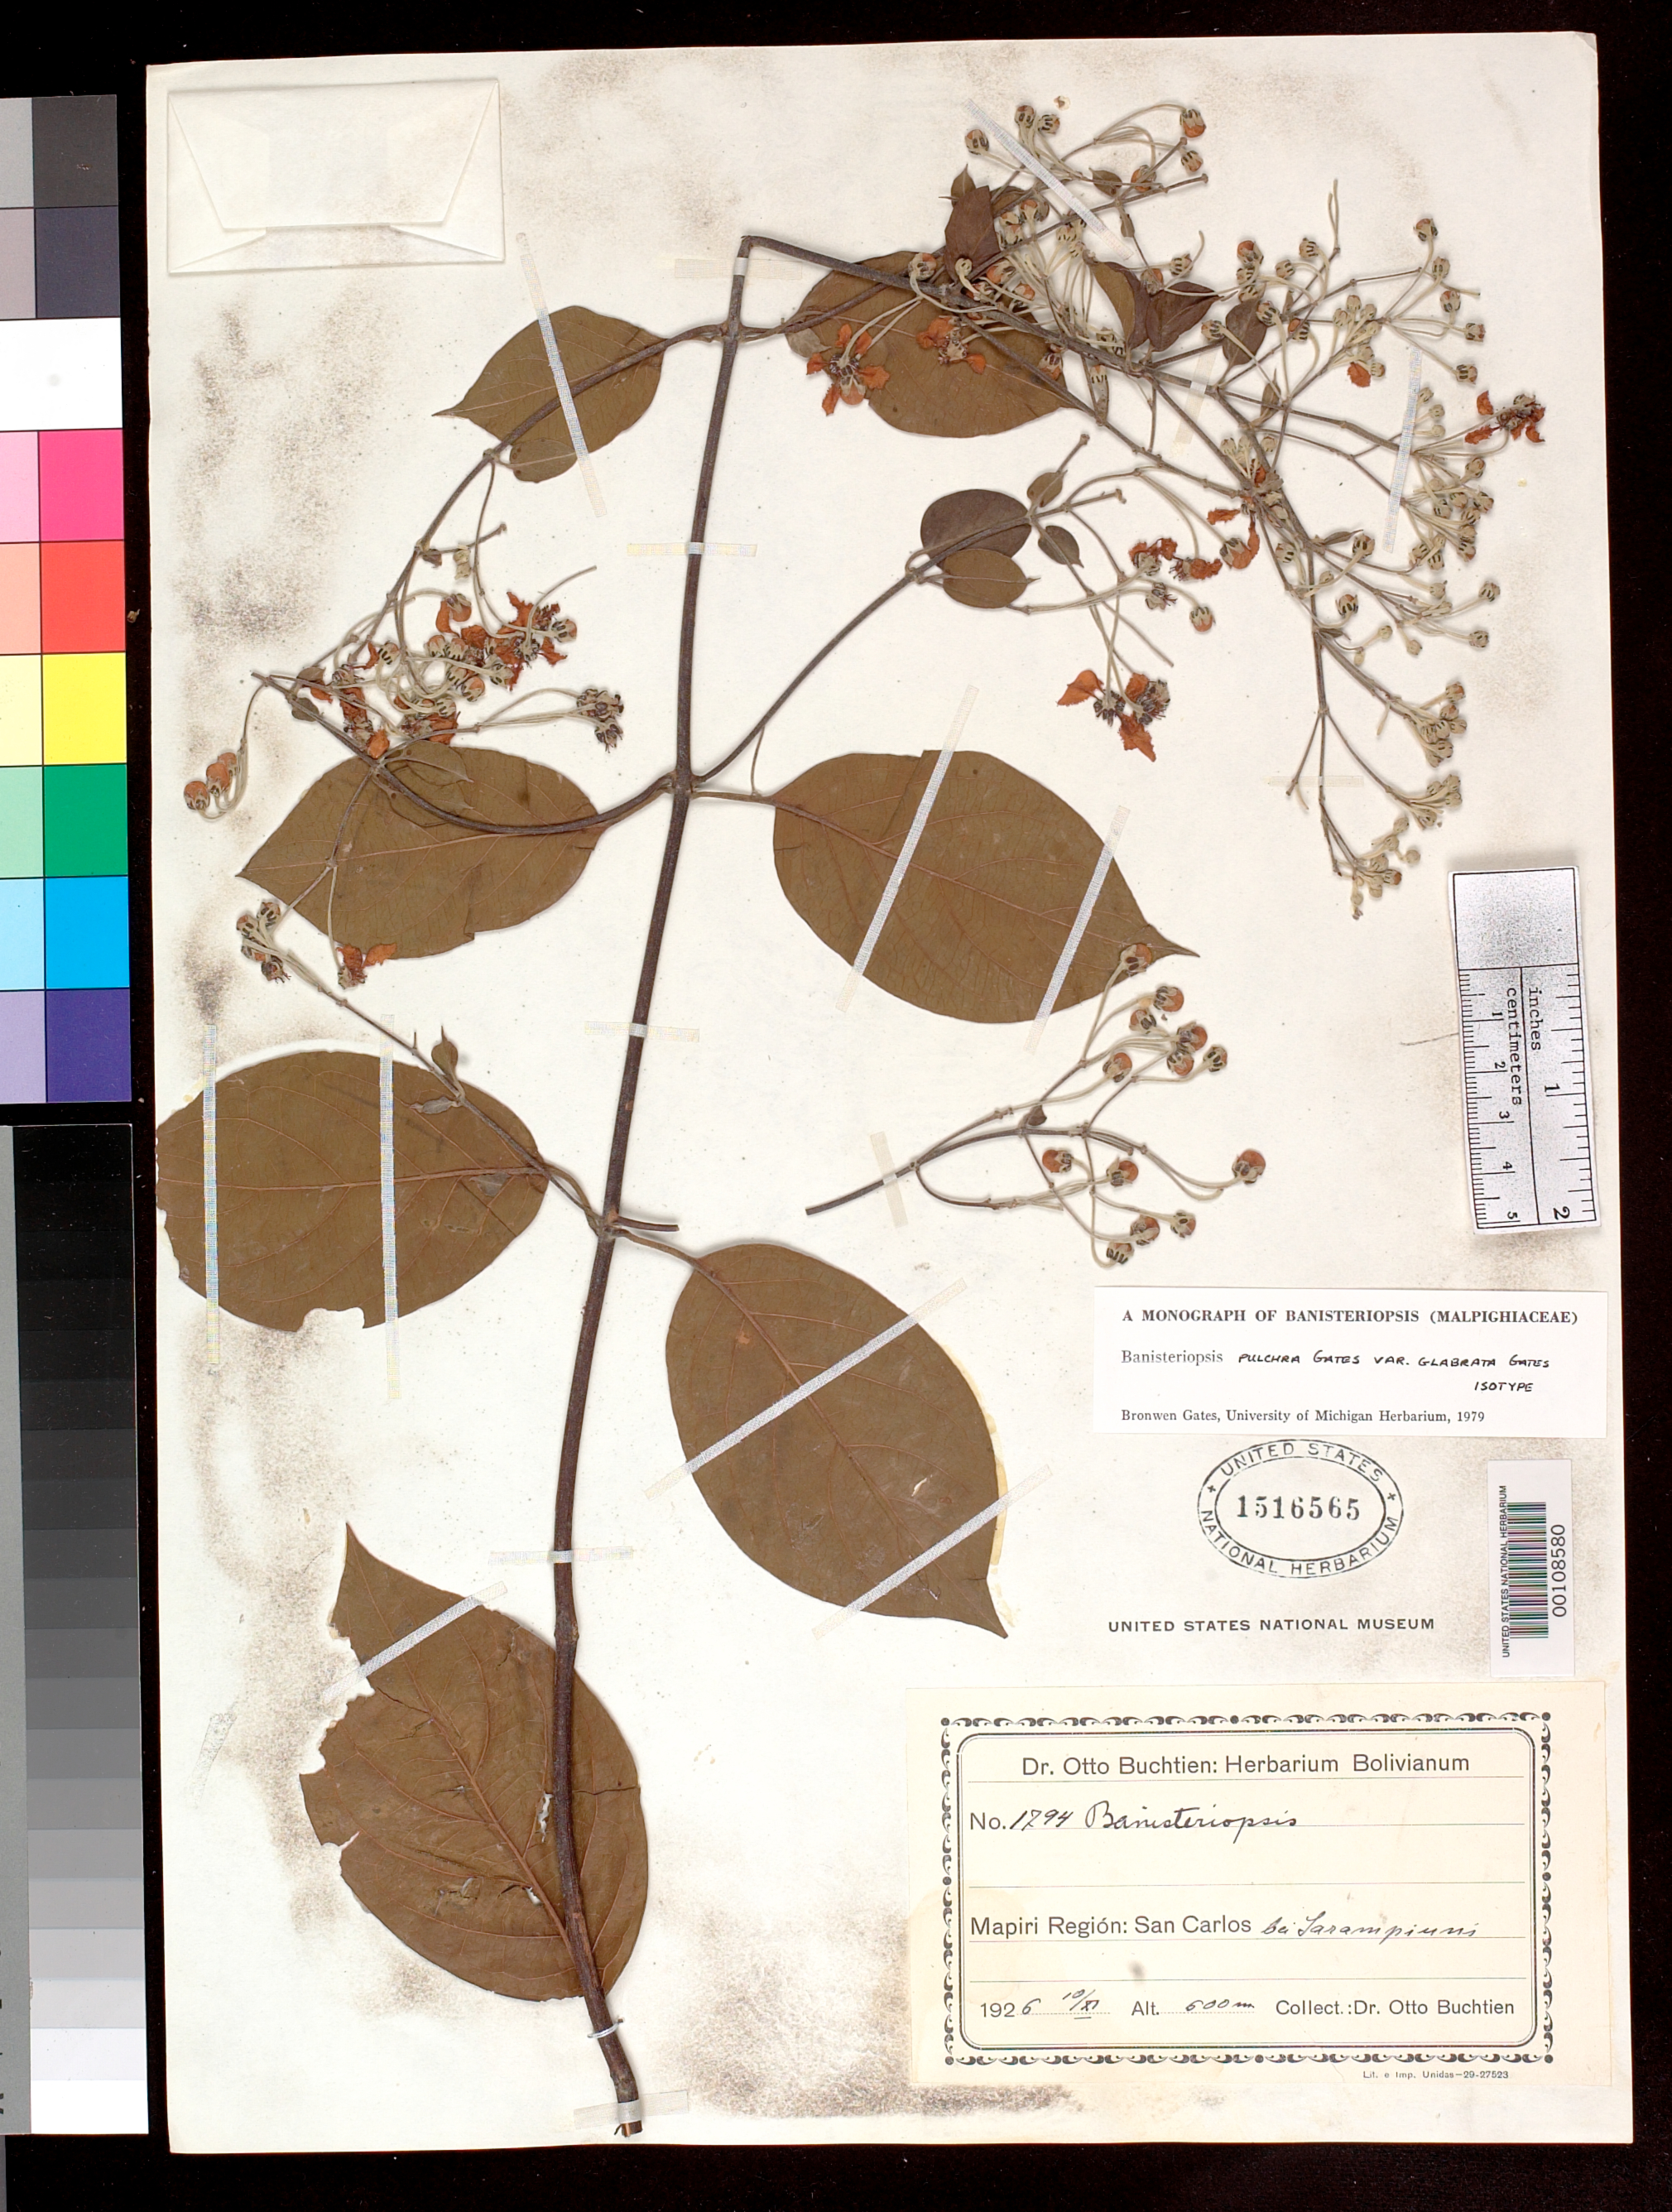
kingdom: Plantae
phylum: Tracheophyta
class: Magnoliopsida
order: Malpighiales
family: Malpighiaceae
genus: Banisteriopsis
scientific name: Banisteriopsis pulchra var. glabrata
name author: B. Gates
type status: Isotype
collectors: O. Buchtien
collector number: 1794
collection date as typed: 10 Nov 1926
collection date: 1926-11-10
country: Bolivia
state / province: La Paz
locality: Mapiri region, San Carlos near Tarampiuus. Mixed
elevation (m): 600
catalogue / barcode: US 1516565